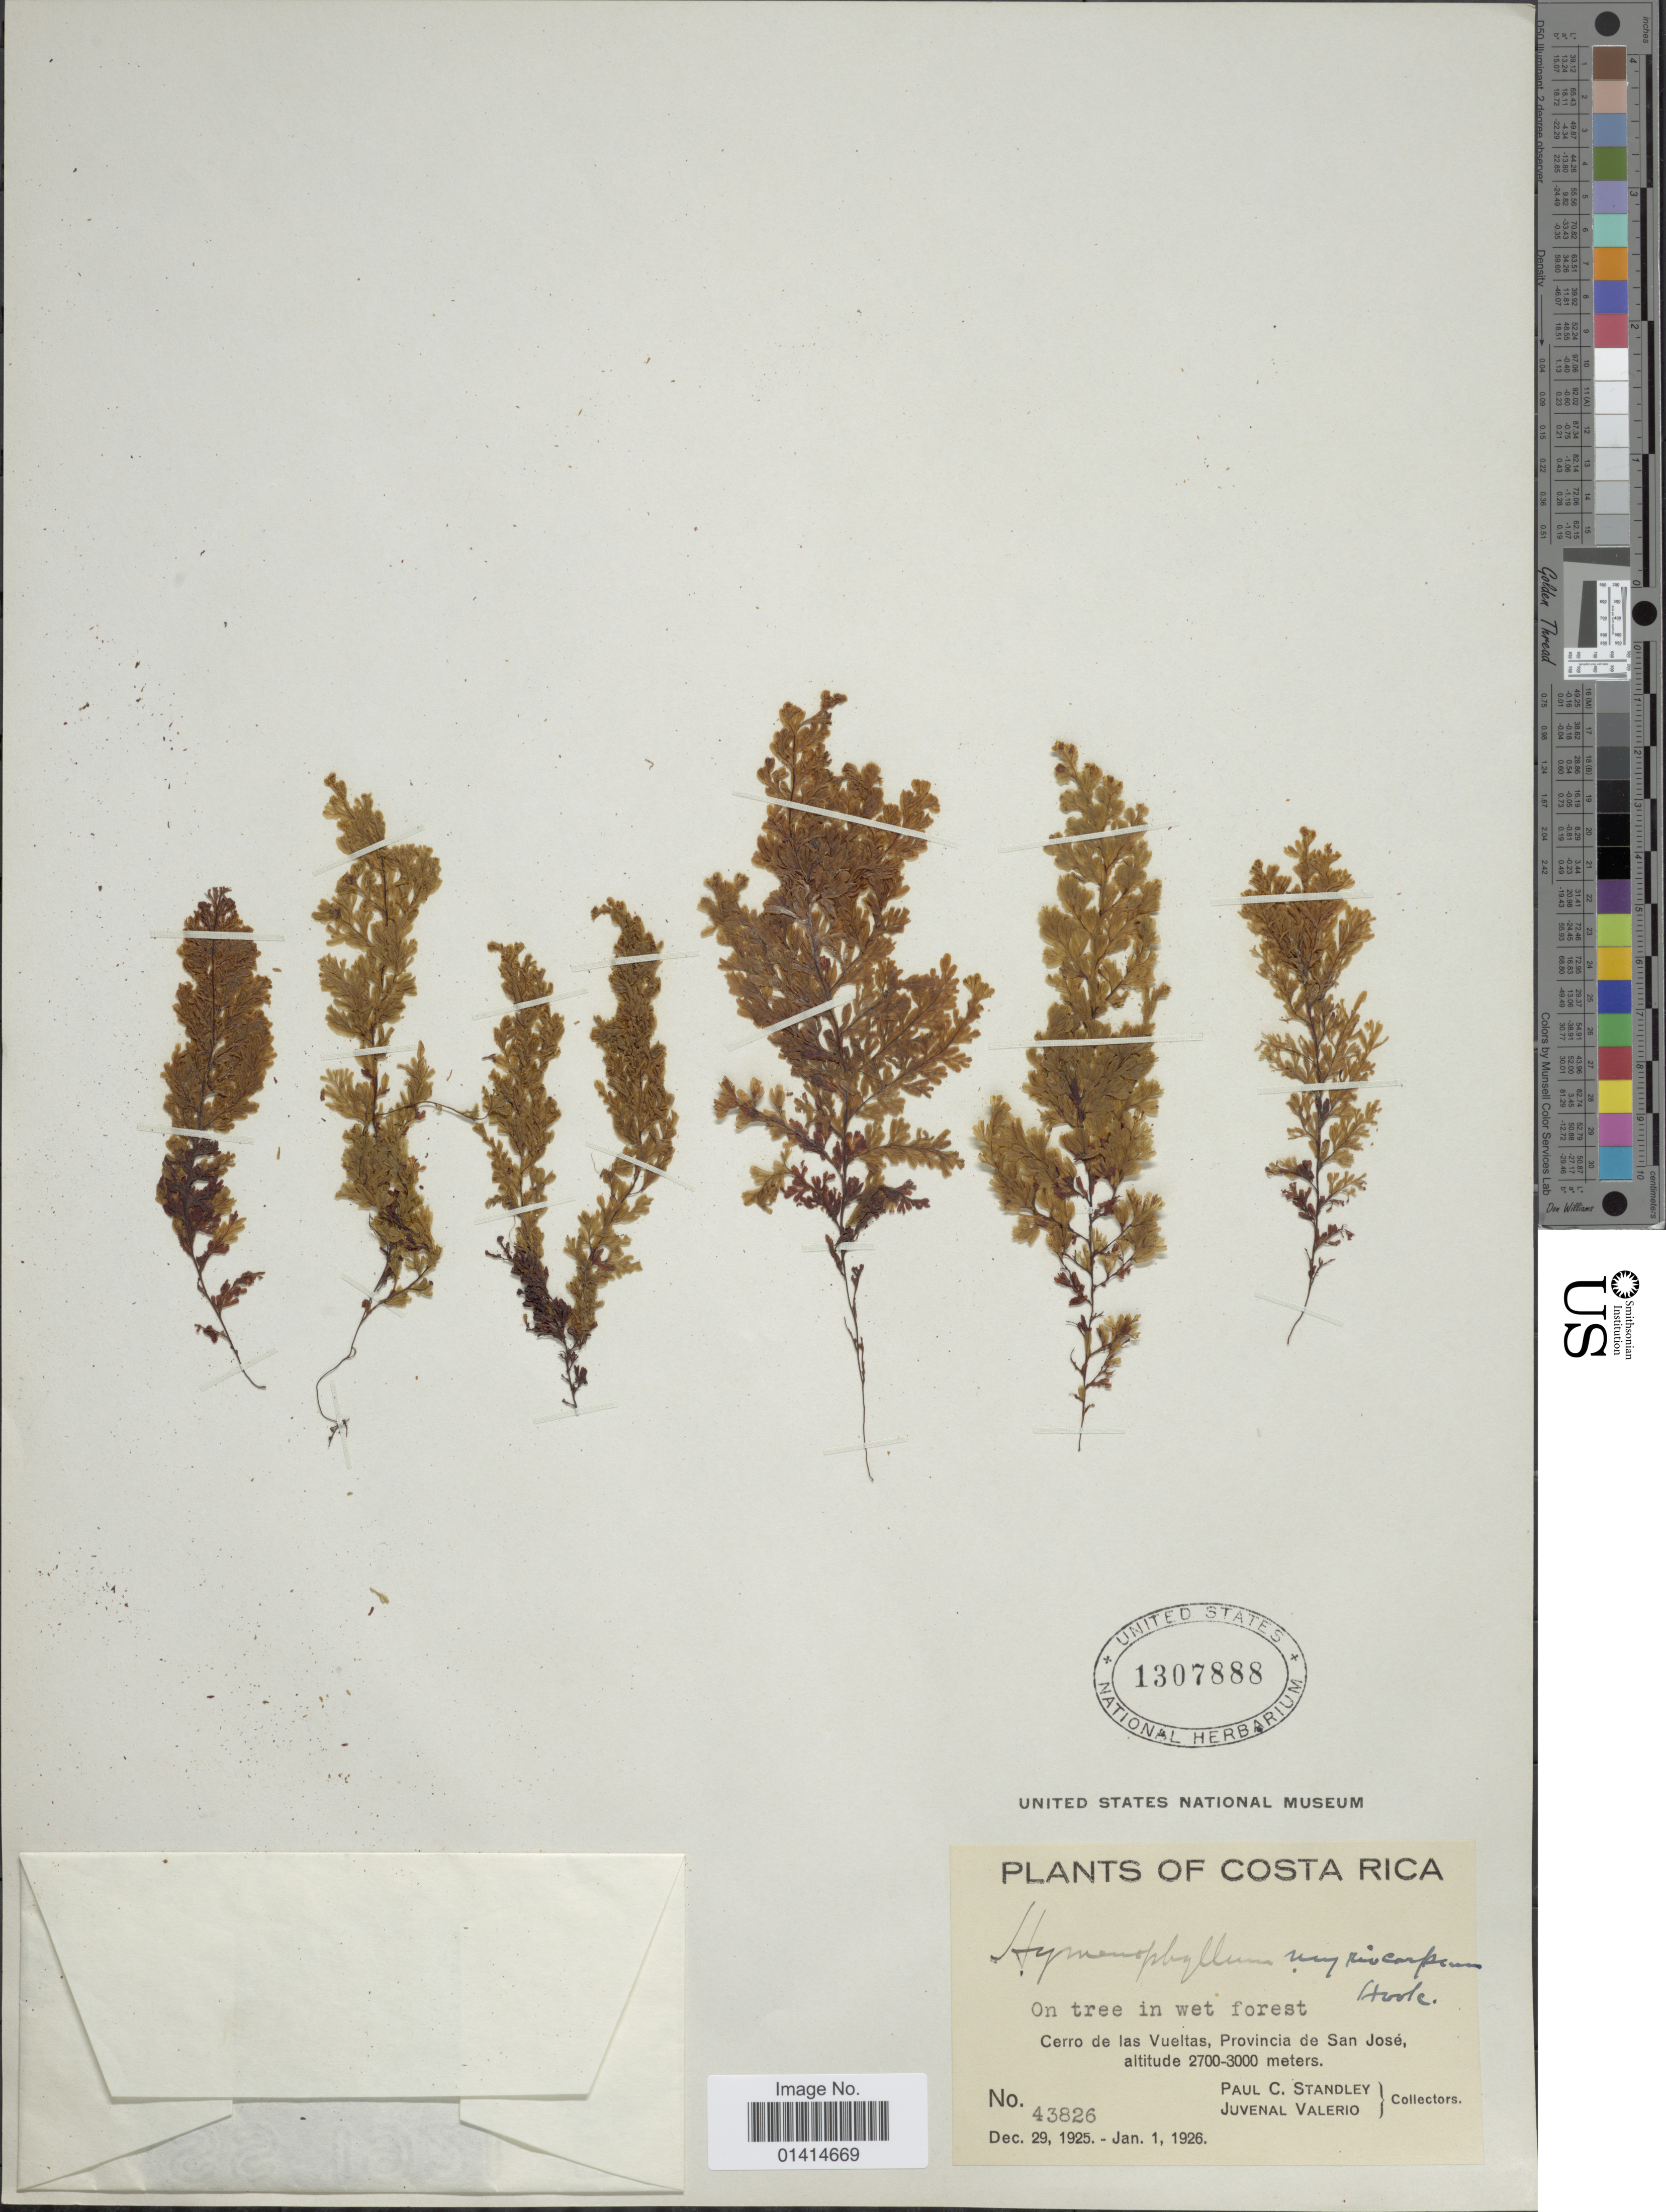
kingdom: Plantae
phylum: Tracheophyta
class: Polypodiopsida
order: Hymenophyllales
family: Hymenophyllaceae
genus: Hymenophyllum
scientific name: Hymenophyllum undulatum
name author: (Sw.) Sw.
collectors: P. C. Standley & J. Valerio R.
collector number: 43826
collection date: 1925-12-29/1926-01-01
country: Costa Rica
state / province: San José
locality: Cerro de las Vueltas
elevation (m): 2700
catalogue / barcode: US 1307888